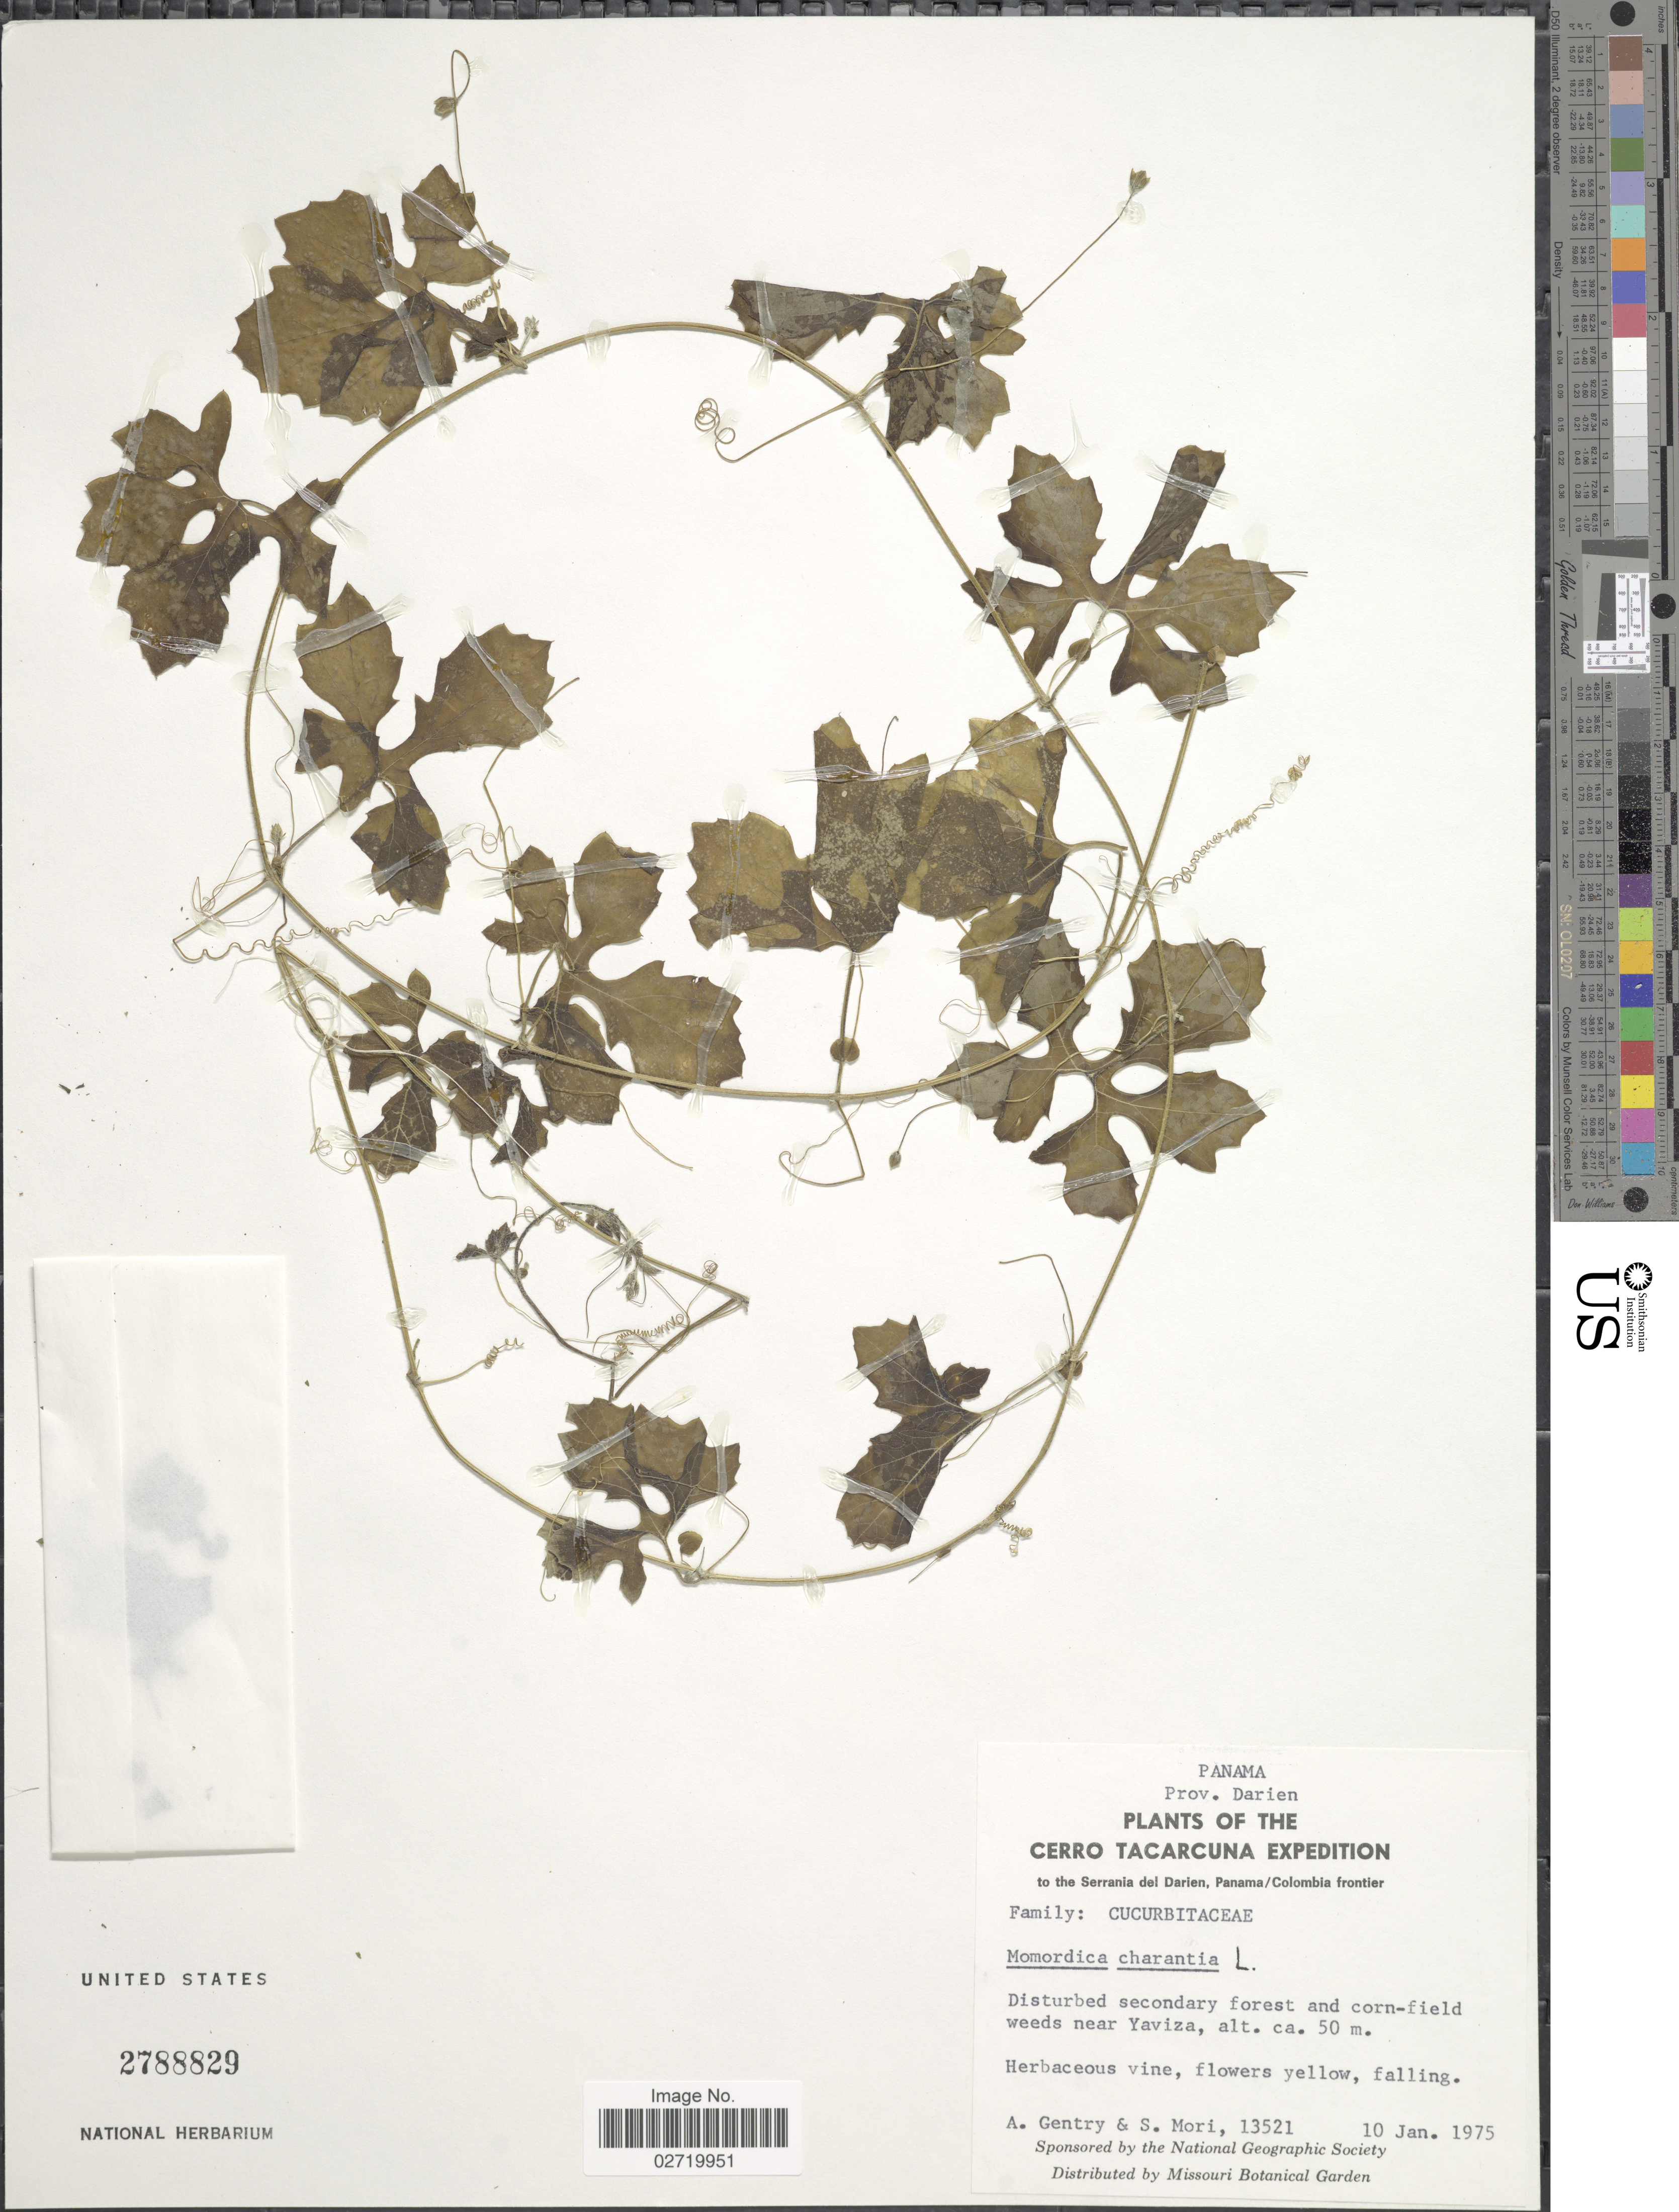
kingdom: Plantae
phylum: Tracheophyta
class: Magnoliopsida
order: Cucurbitales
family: Cucurbitaceae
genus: Momordica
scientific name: Momordica charantia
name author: L.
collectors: A. H. Gentry & S. Mori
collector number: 13521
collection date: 1975-01-10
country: Panama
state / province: Darién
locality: Cerro Tacarcuna. to the Serrania del Darien, Panama/Colombia border [unsure placement] Near Yaviza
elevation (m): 50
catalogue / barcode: US 2788829